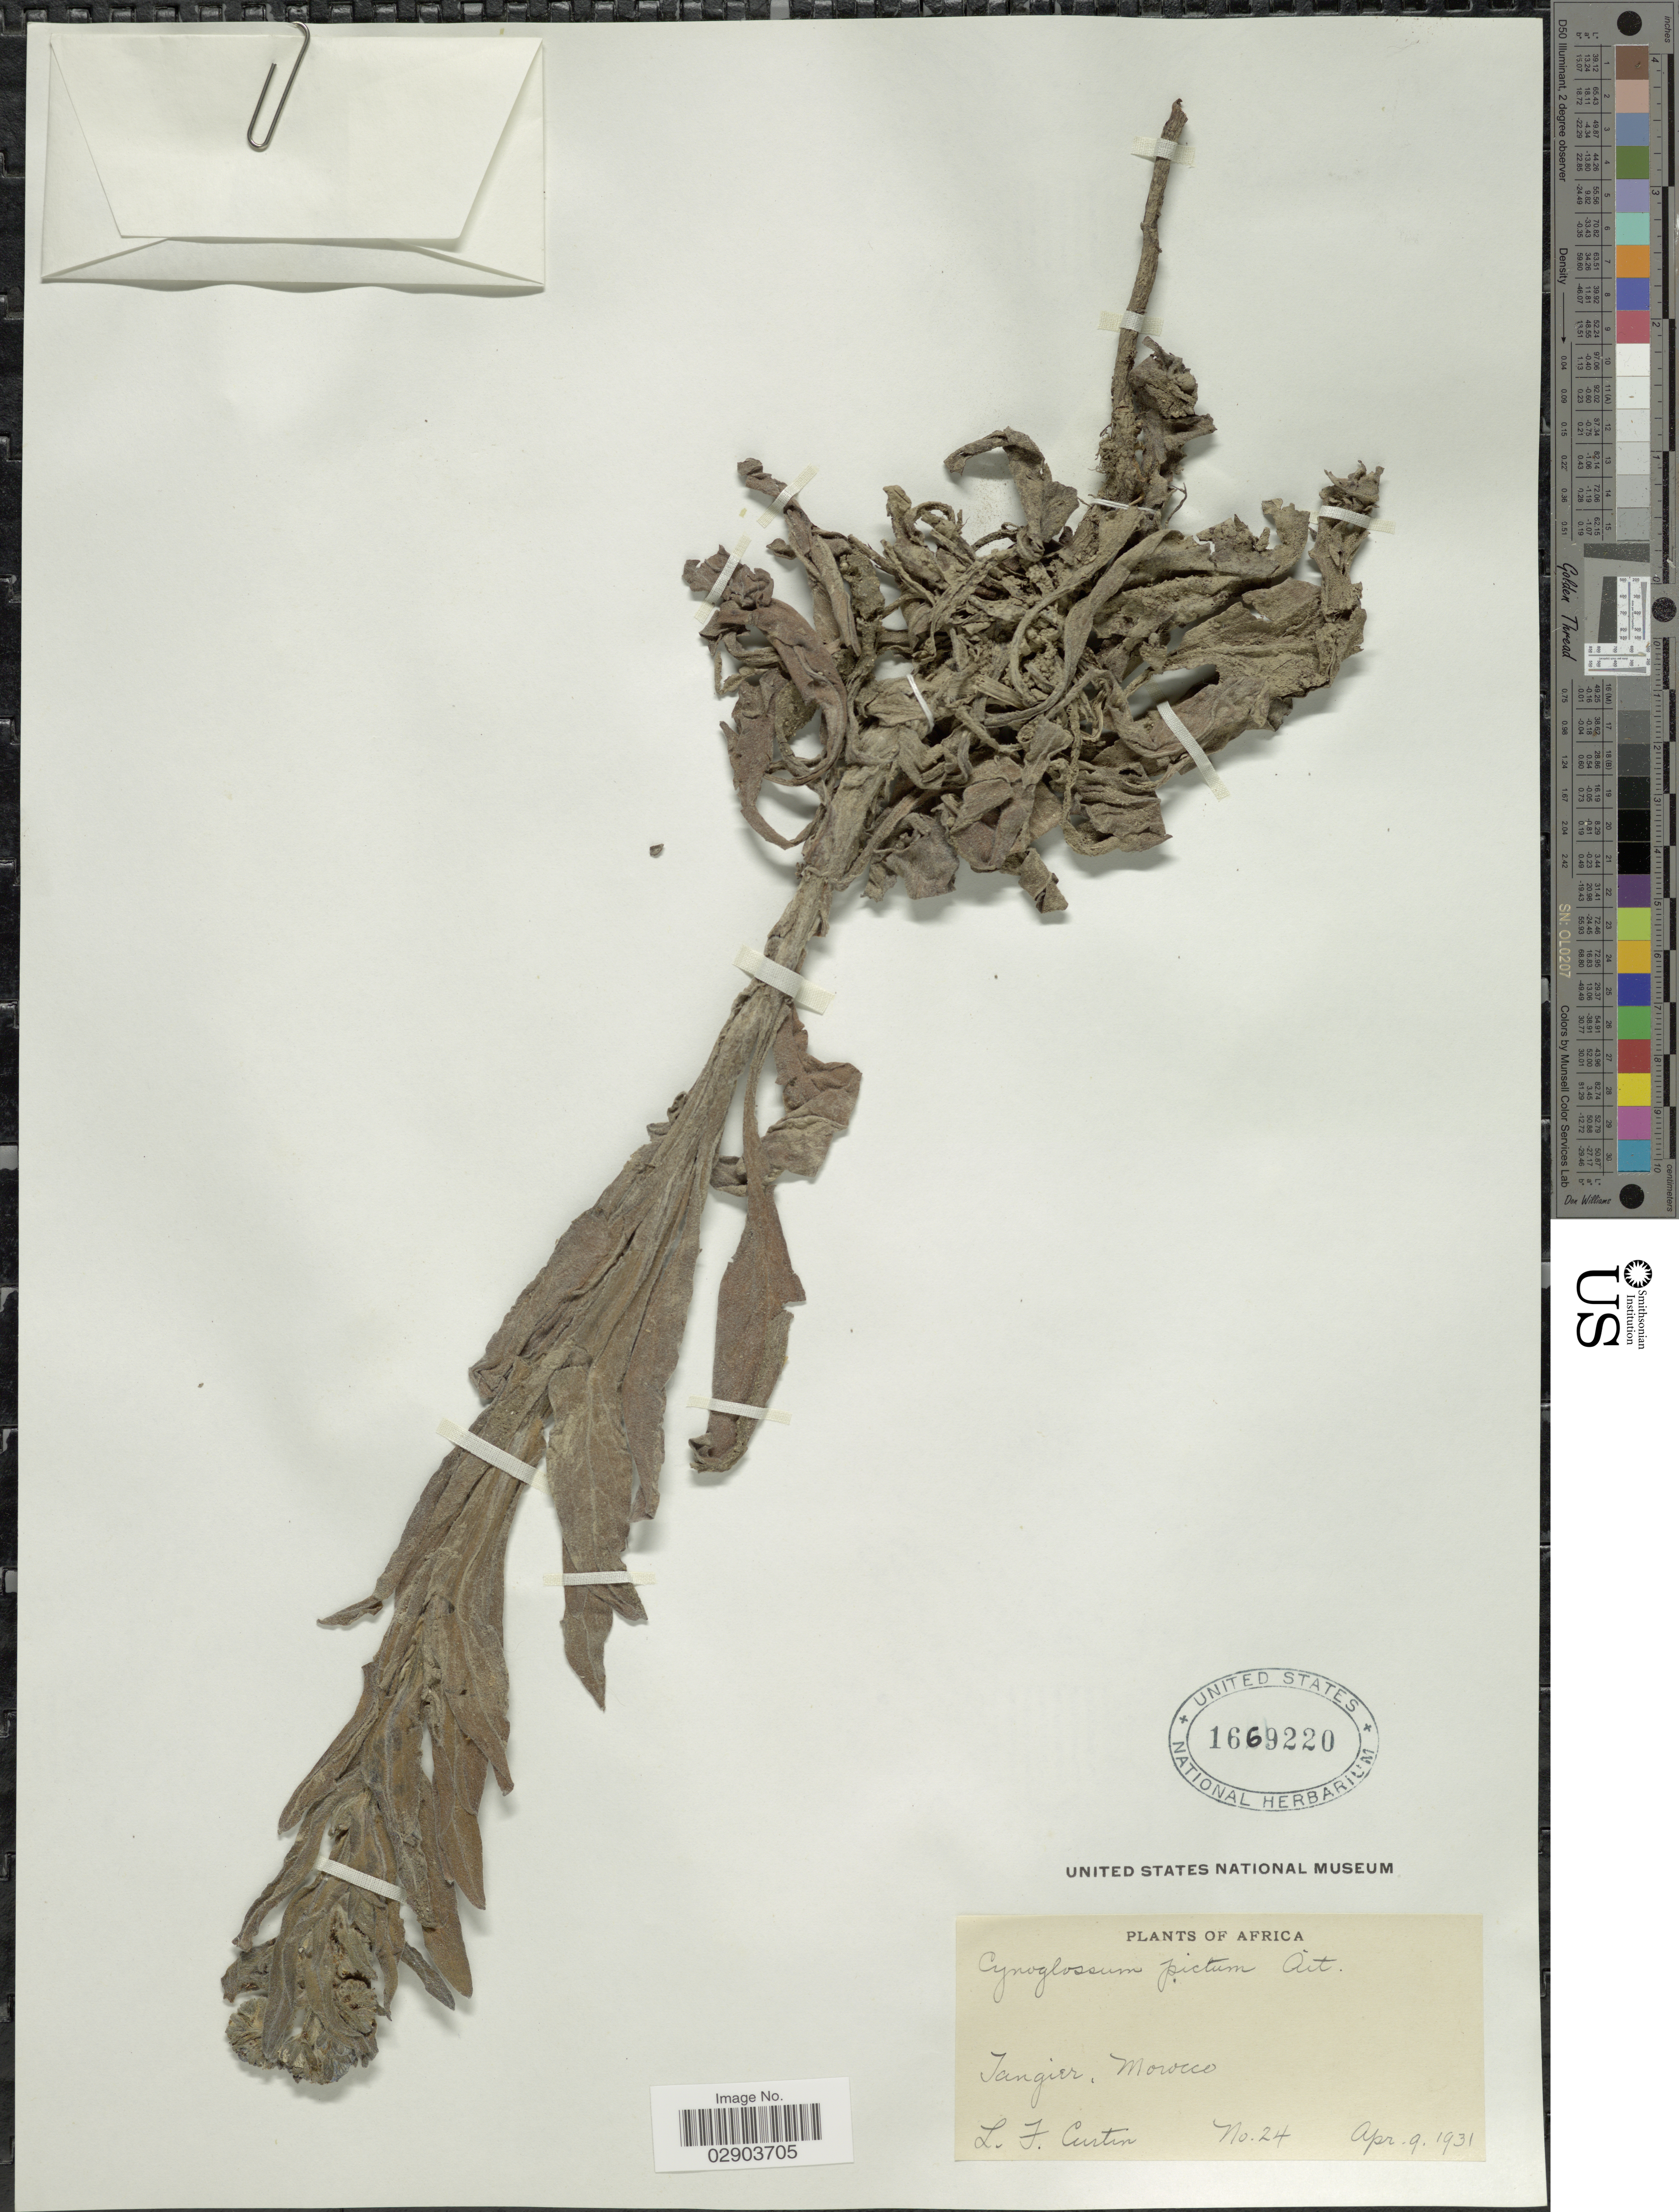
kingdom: Plantae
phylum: Tracheophyta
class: Magnoliopsida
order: Boraginales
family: Boraginaceae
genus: Cynoglossum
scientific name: Cynoglossum pictum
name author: Aiton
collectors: L. Curtin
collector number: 24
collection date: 1931-04-09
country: Morocco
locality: Tangier, Morocco.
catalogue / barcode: US 1669220